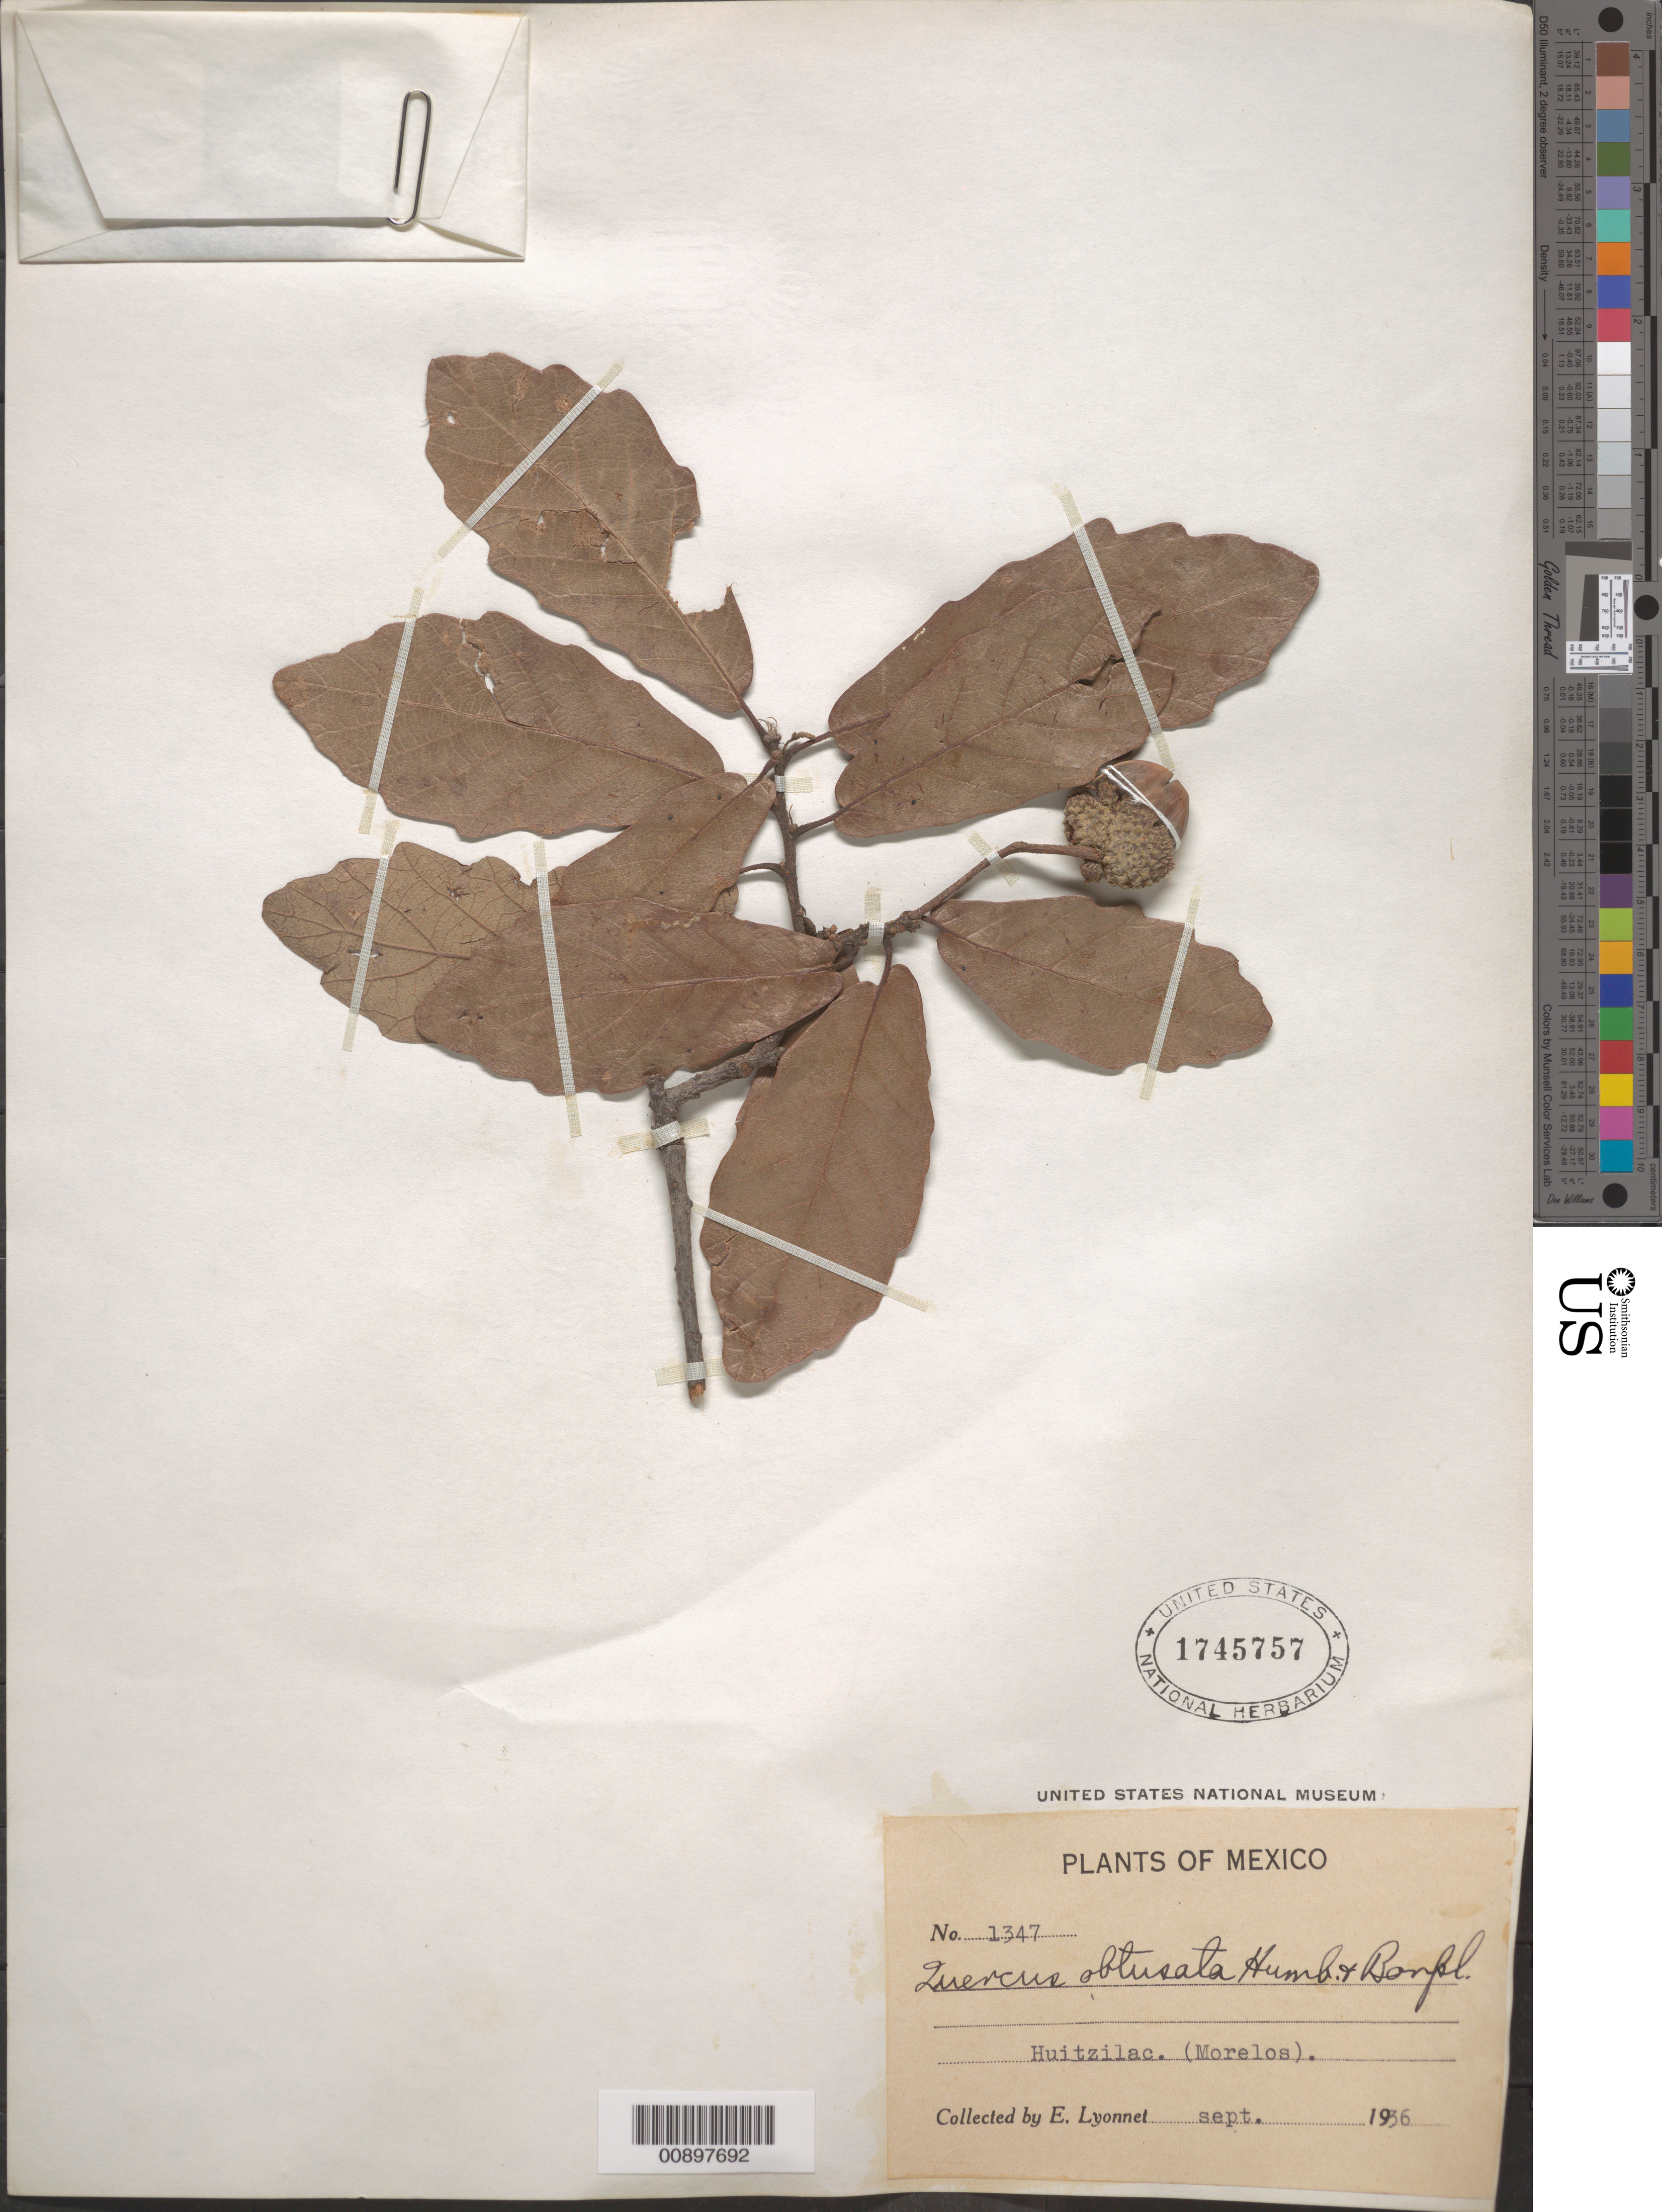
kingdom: Plantae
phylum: Tracheophyta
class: Magnoliopsida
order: Fagales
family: Fagaceae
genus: Quercus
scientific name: Quercus obtusata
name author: Humb. & Bonpl.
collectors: Bro. E. Lyonnet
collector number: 1347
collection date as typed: Sep 1936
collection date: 1936-09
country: Mexico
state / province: Morelos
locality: Huitzilac. (Morelos).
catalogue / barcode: US 1745757